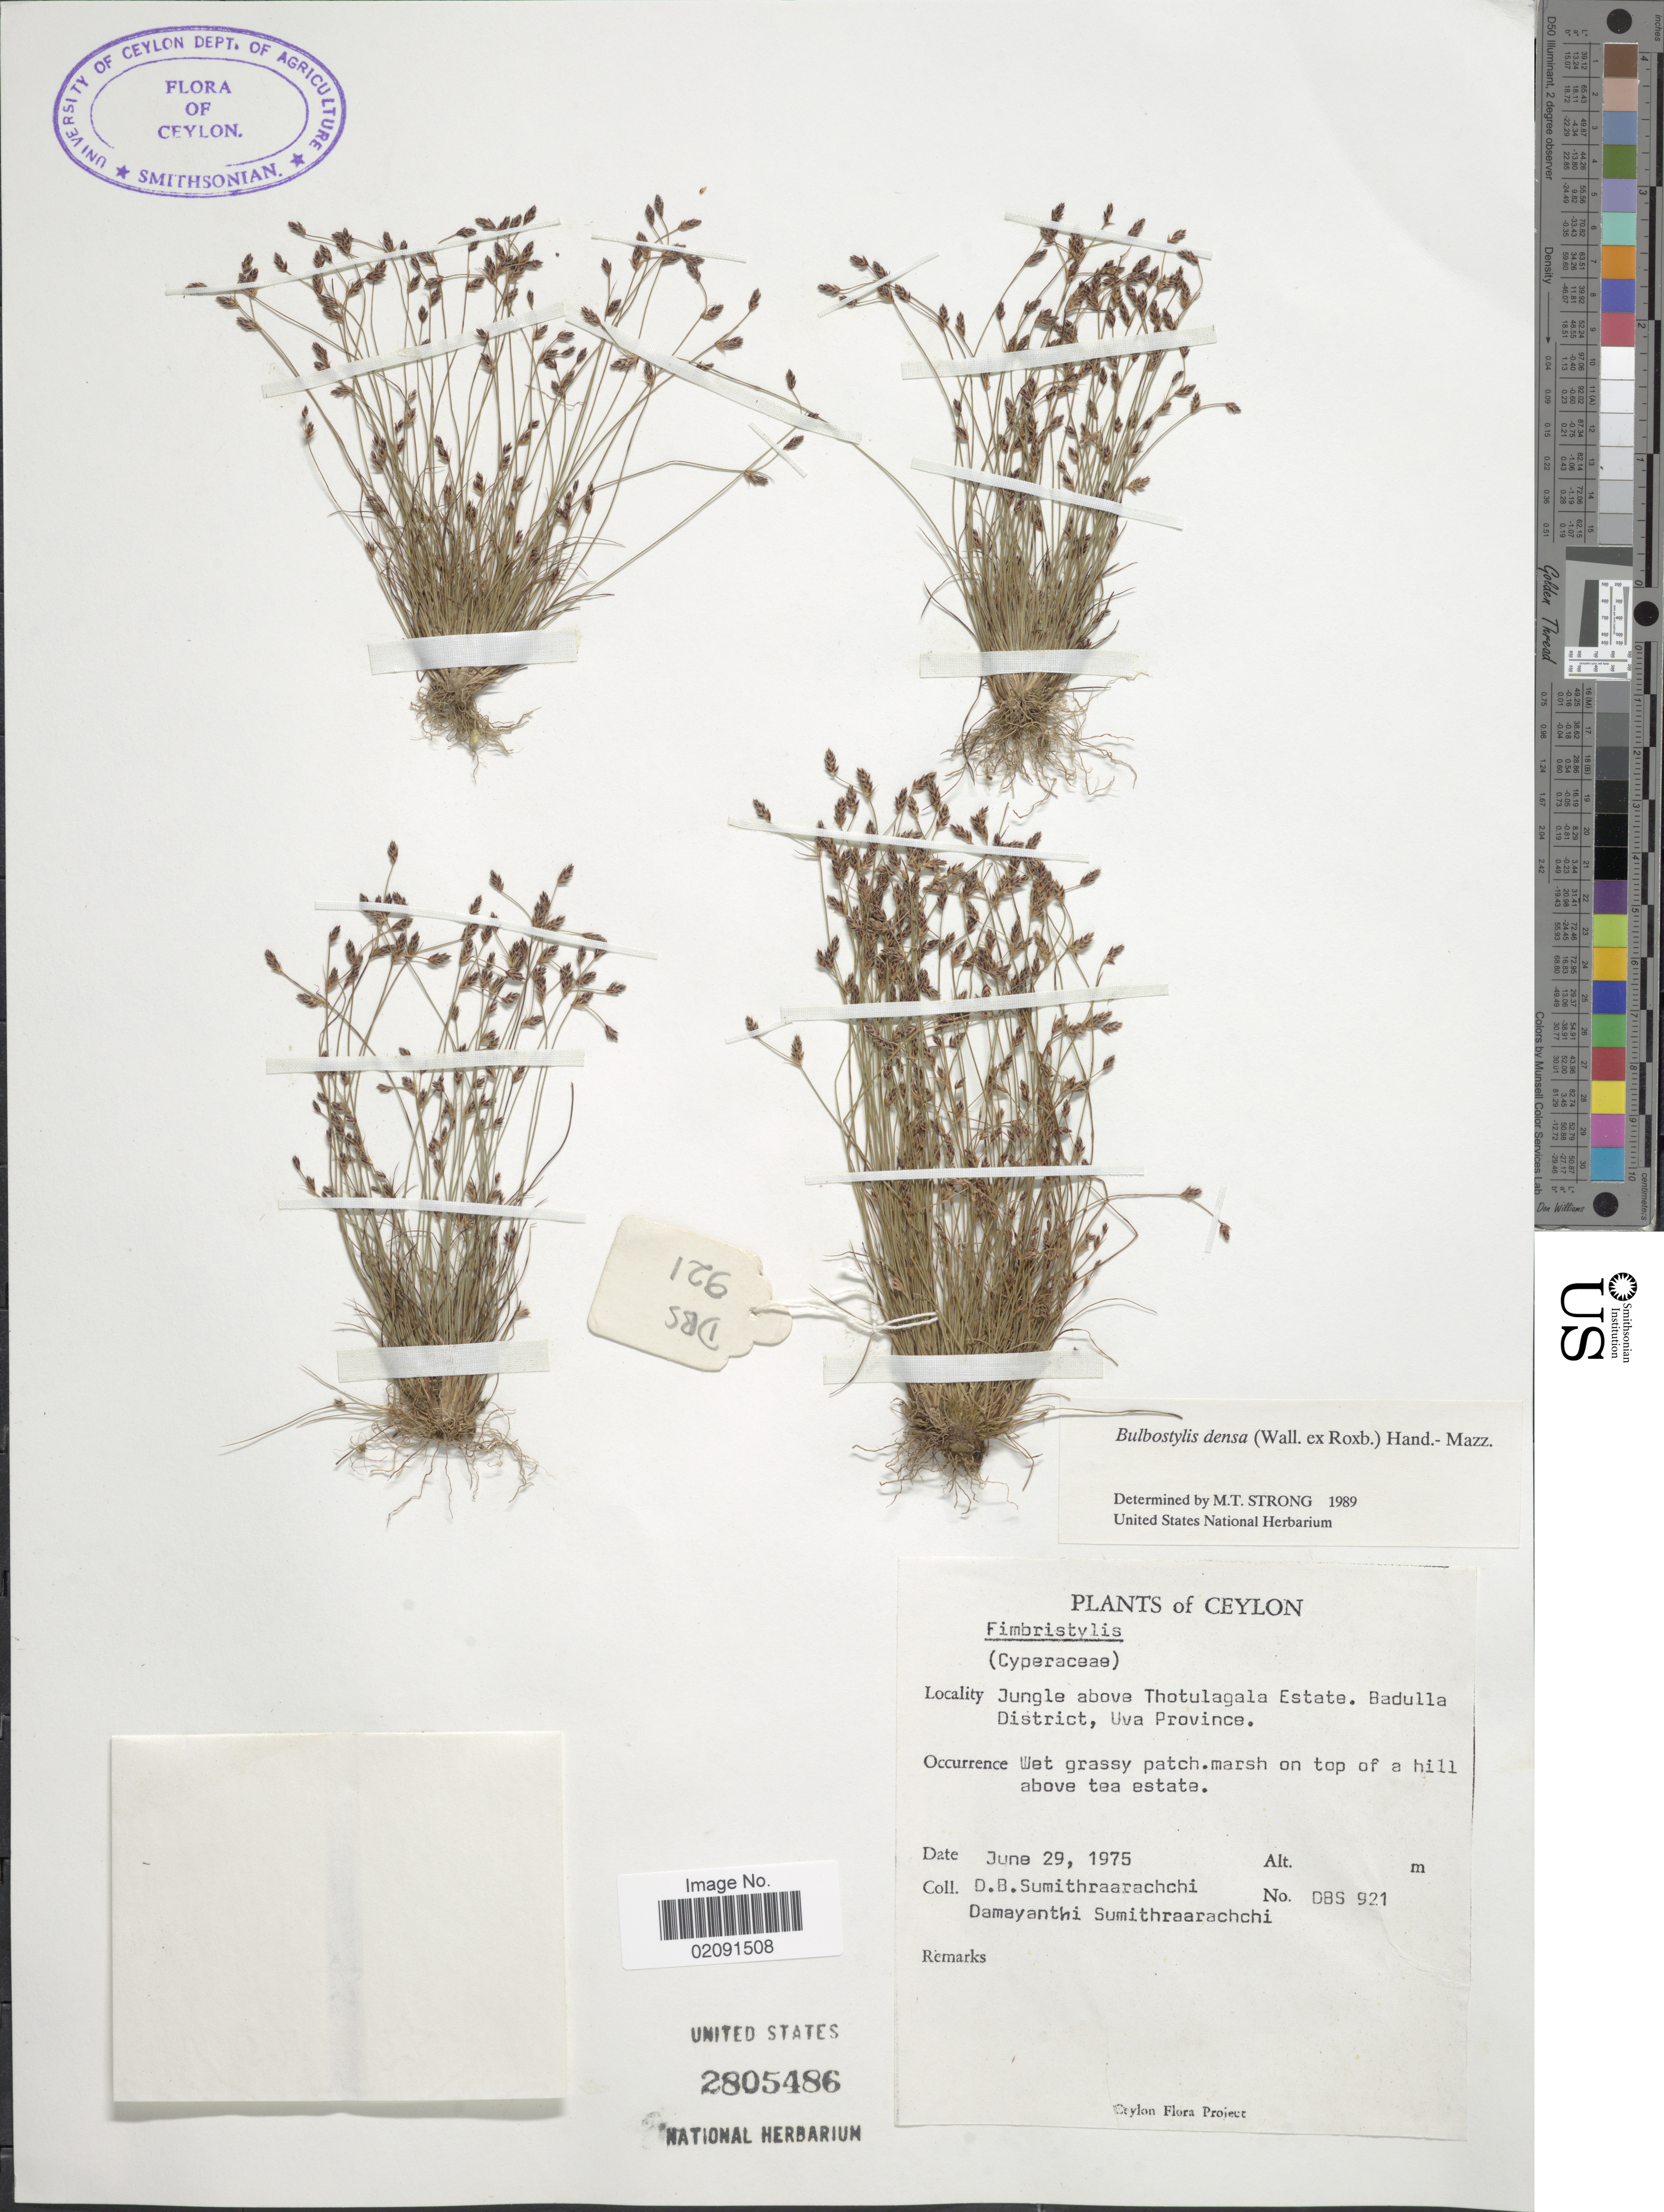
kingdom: Plantae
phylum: Tracheophyta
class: Liliopsida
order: Poales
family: Cyperaceae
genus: Bulbostylis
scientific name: Bulbostylis densa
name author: (Wall.) Hand.-Mazz.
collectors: D. B. Sumithraarachchi & D. Sumithraarachchi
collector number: DBS921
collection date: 1975-06-29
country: Sri Lanka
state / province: Uva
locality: Jungle above Thotulagala Estate, Badulla District, on top of a hill above tea estate.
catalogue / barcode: US 2805486